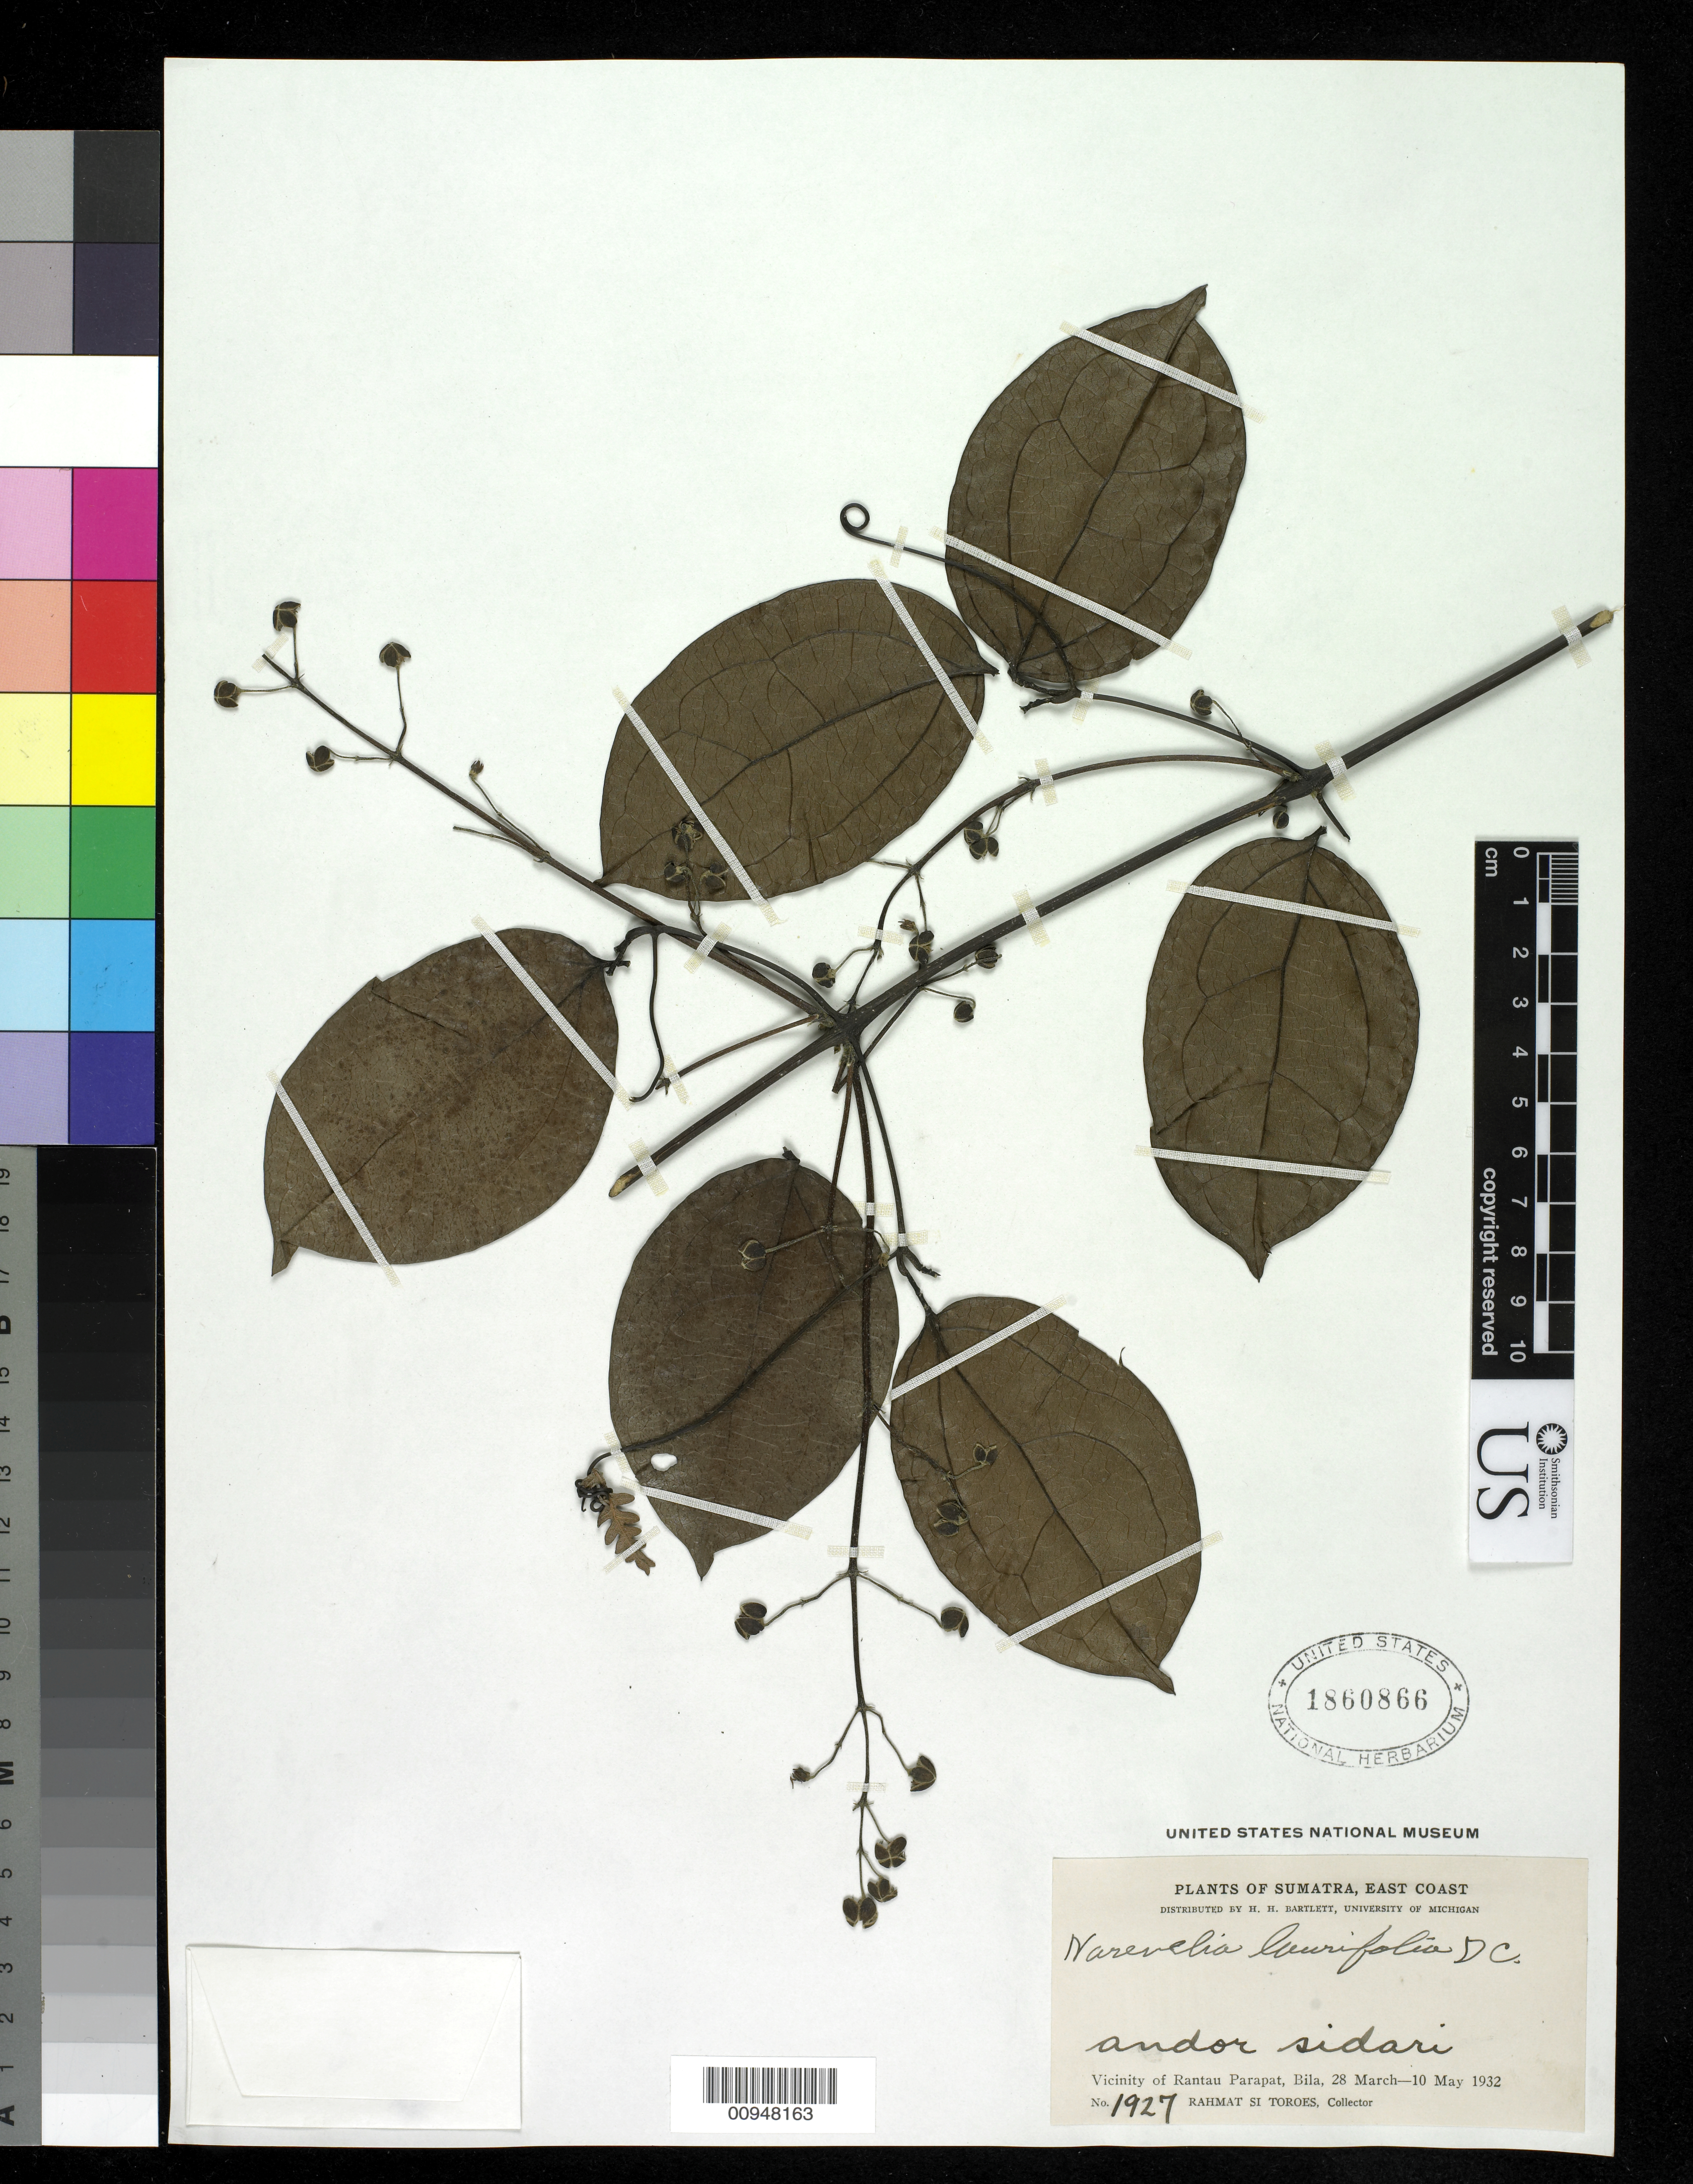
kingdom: Plantae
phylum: Tracheophyta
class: Magnoliopsida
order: Ranunculales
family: Ranunculaceae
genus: Clematis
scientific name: Clematis laurifolia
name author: Wall. ex Hook. f.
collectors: H. H. Bartlett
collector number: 1927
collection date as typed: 28 Mar 1932 to 10 May 1932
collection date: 1932-03-28/1932-05-10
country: Indonesia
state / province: Sumatra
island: Sumatra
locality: Vicinity of Rantau Parapat, Bila.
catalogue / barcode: US 1860866